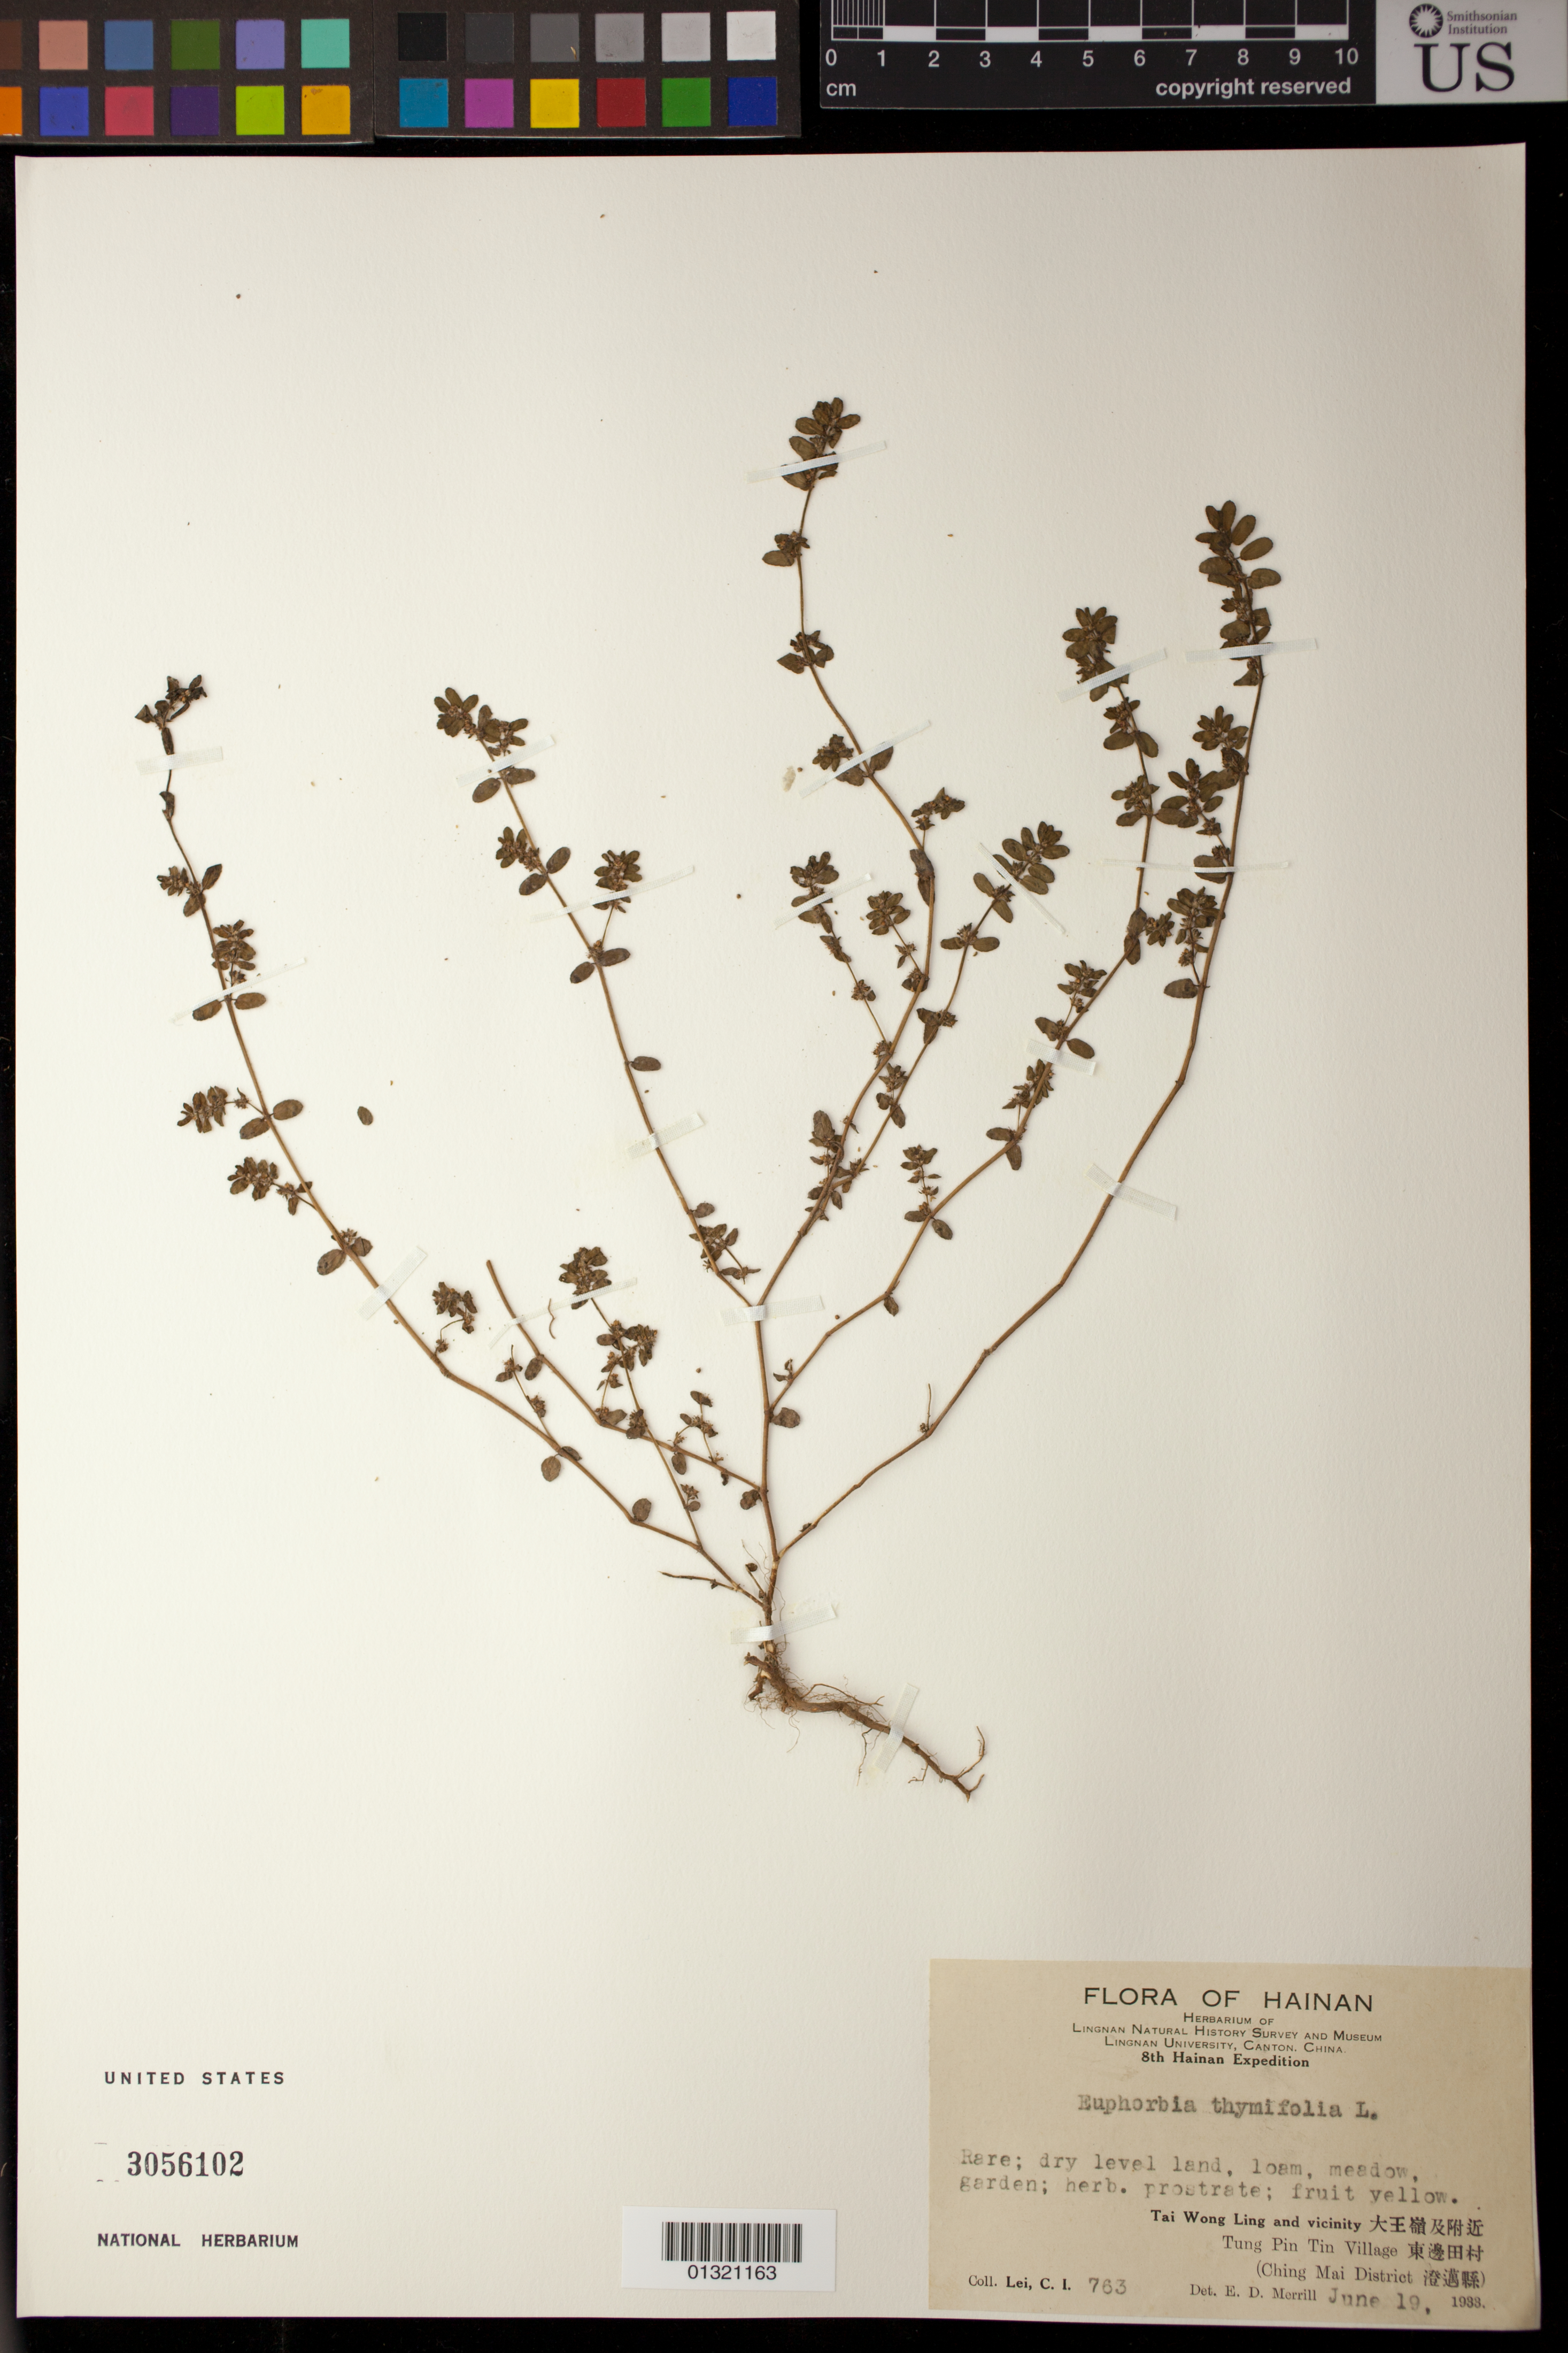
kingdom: Plantae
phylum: Tracheophyta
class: Magnoliopsida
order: Malpighiales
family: Euphorbiaceae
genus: Euphorbia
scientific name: Euphorbia thymifolia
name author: L.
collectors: C. I. Lei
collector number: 763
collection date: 1933-06-19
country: China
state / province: Hainan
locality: Ching Mai District [Chengmai Xian], Tung Pin Tin Village, Tai Wong Ling and vicinity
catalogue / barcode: US 3056102